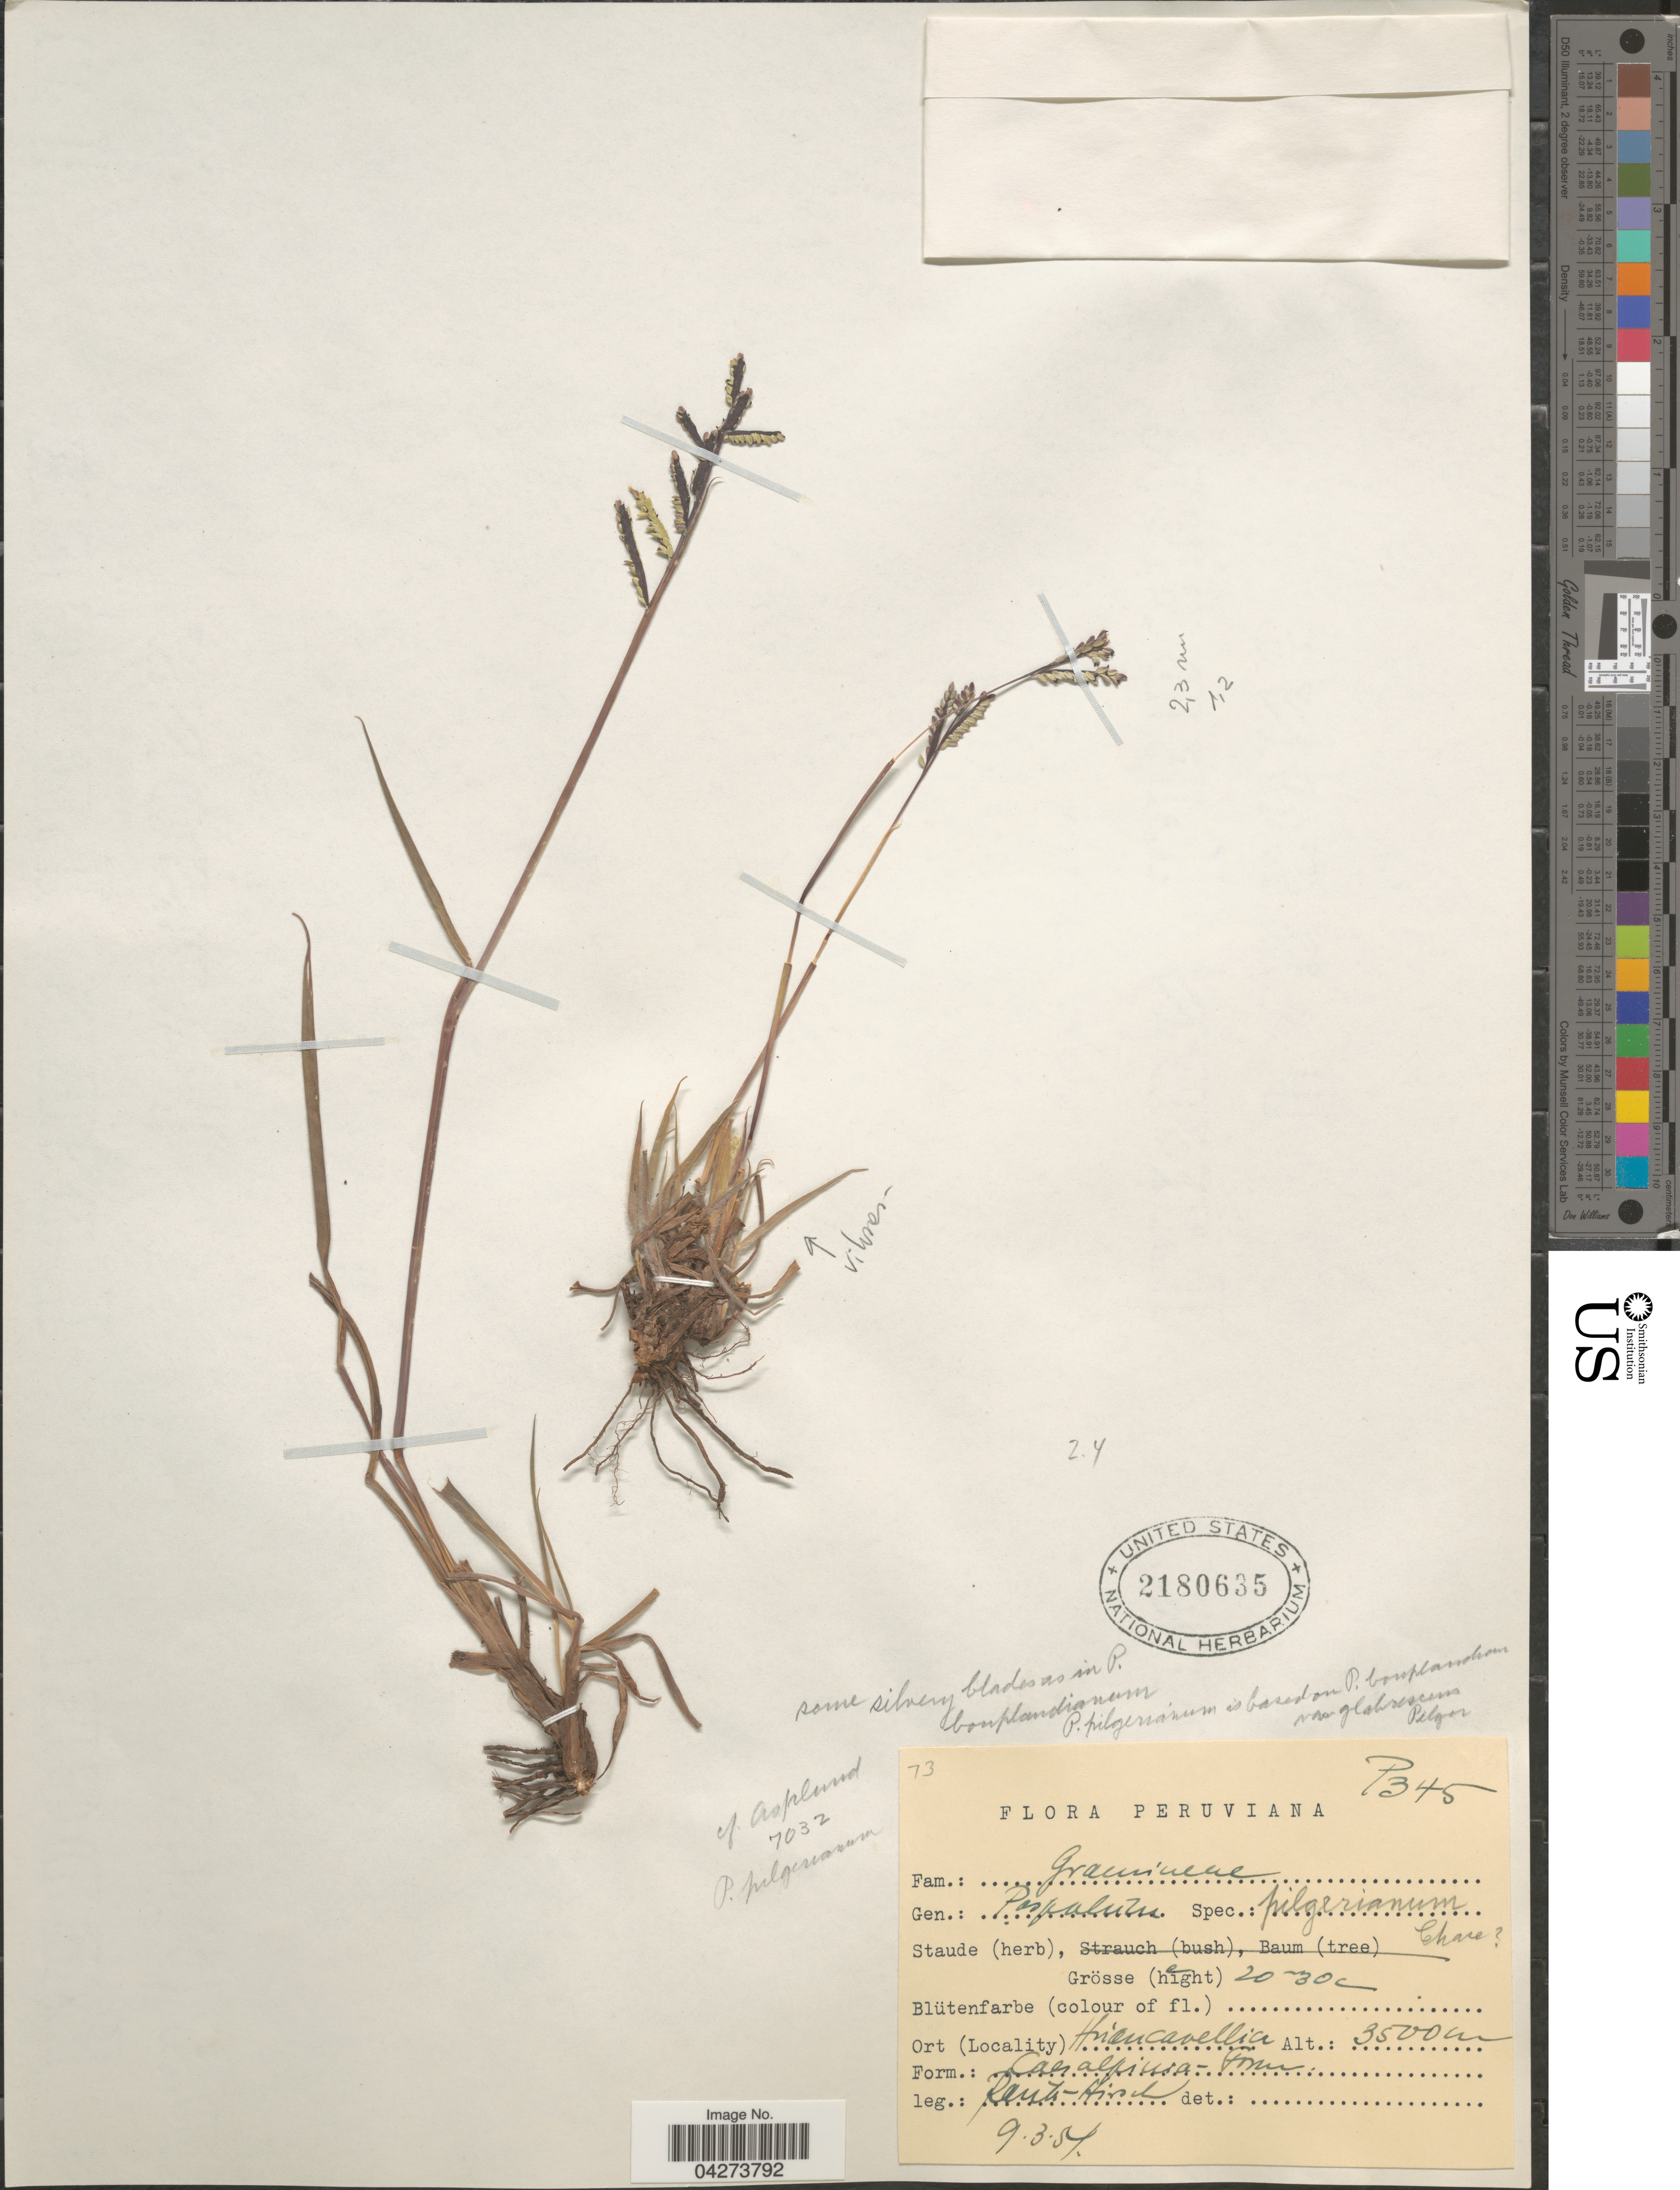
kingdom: Plantae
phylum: Tracheophyta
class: Liliopsida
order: Poales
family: Poaceae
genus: Paspalum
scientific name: Paspalum pilgerianum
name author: Chase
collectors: W. Rauh & G. Hirsch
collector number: P345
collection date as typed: Transcribed d/m/y: 9/3/54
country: Peru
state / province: Huancavelica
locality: Huancavellica.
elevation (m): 3500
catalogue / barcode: US 2180635